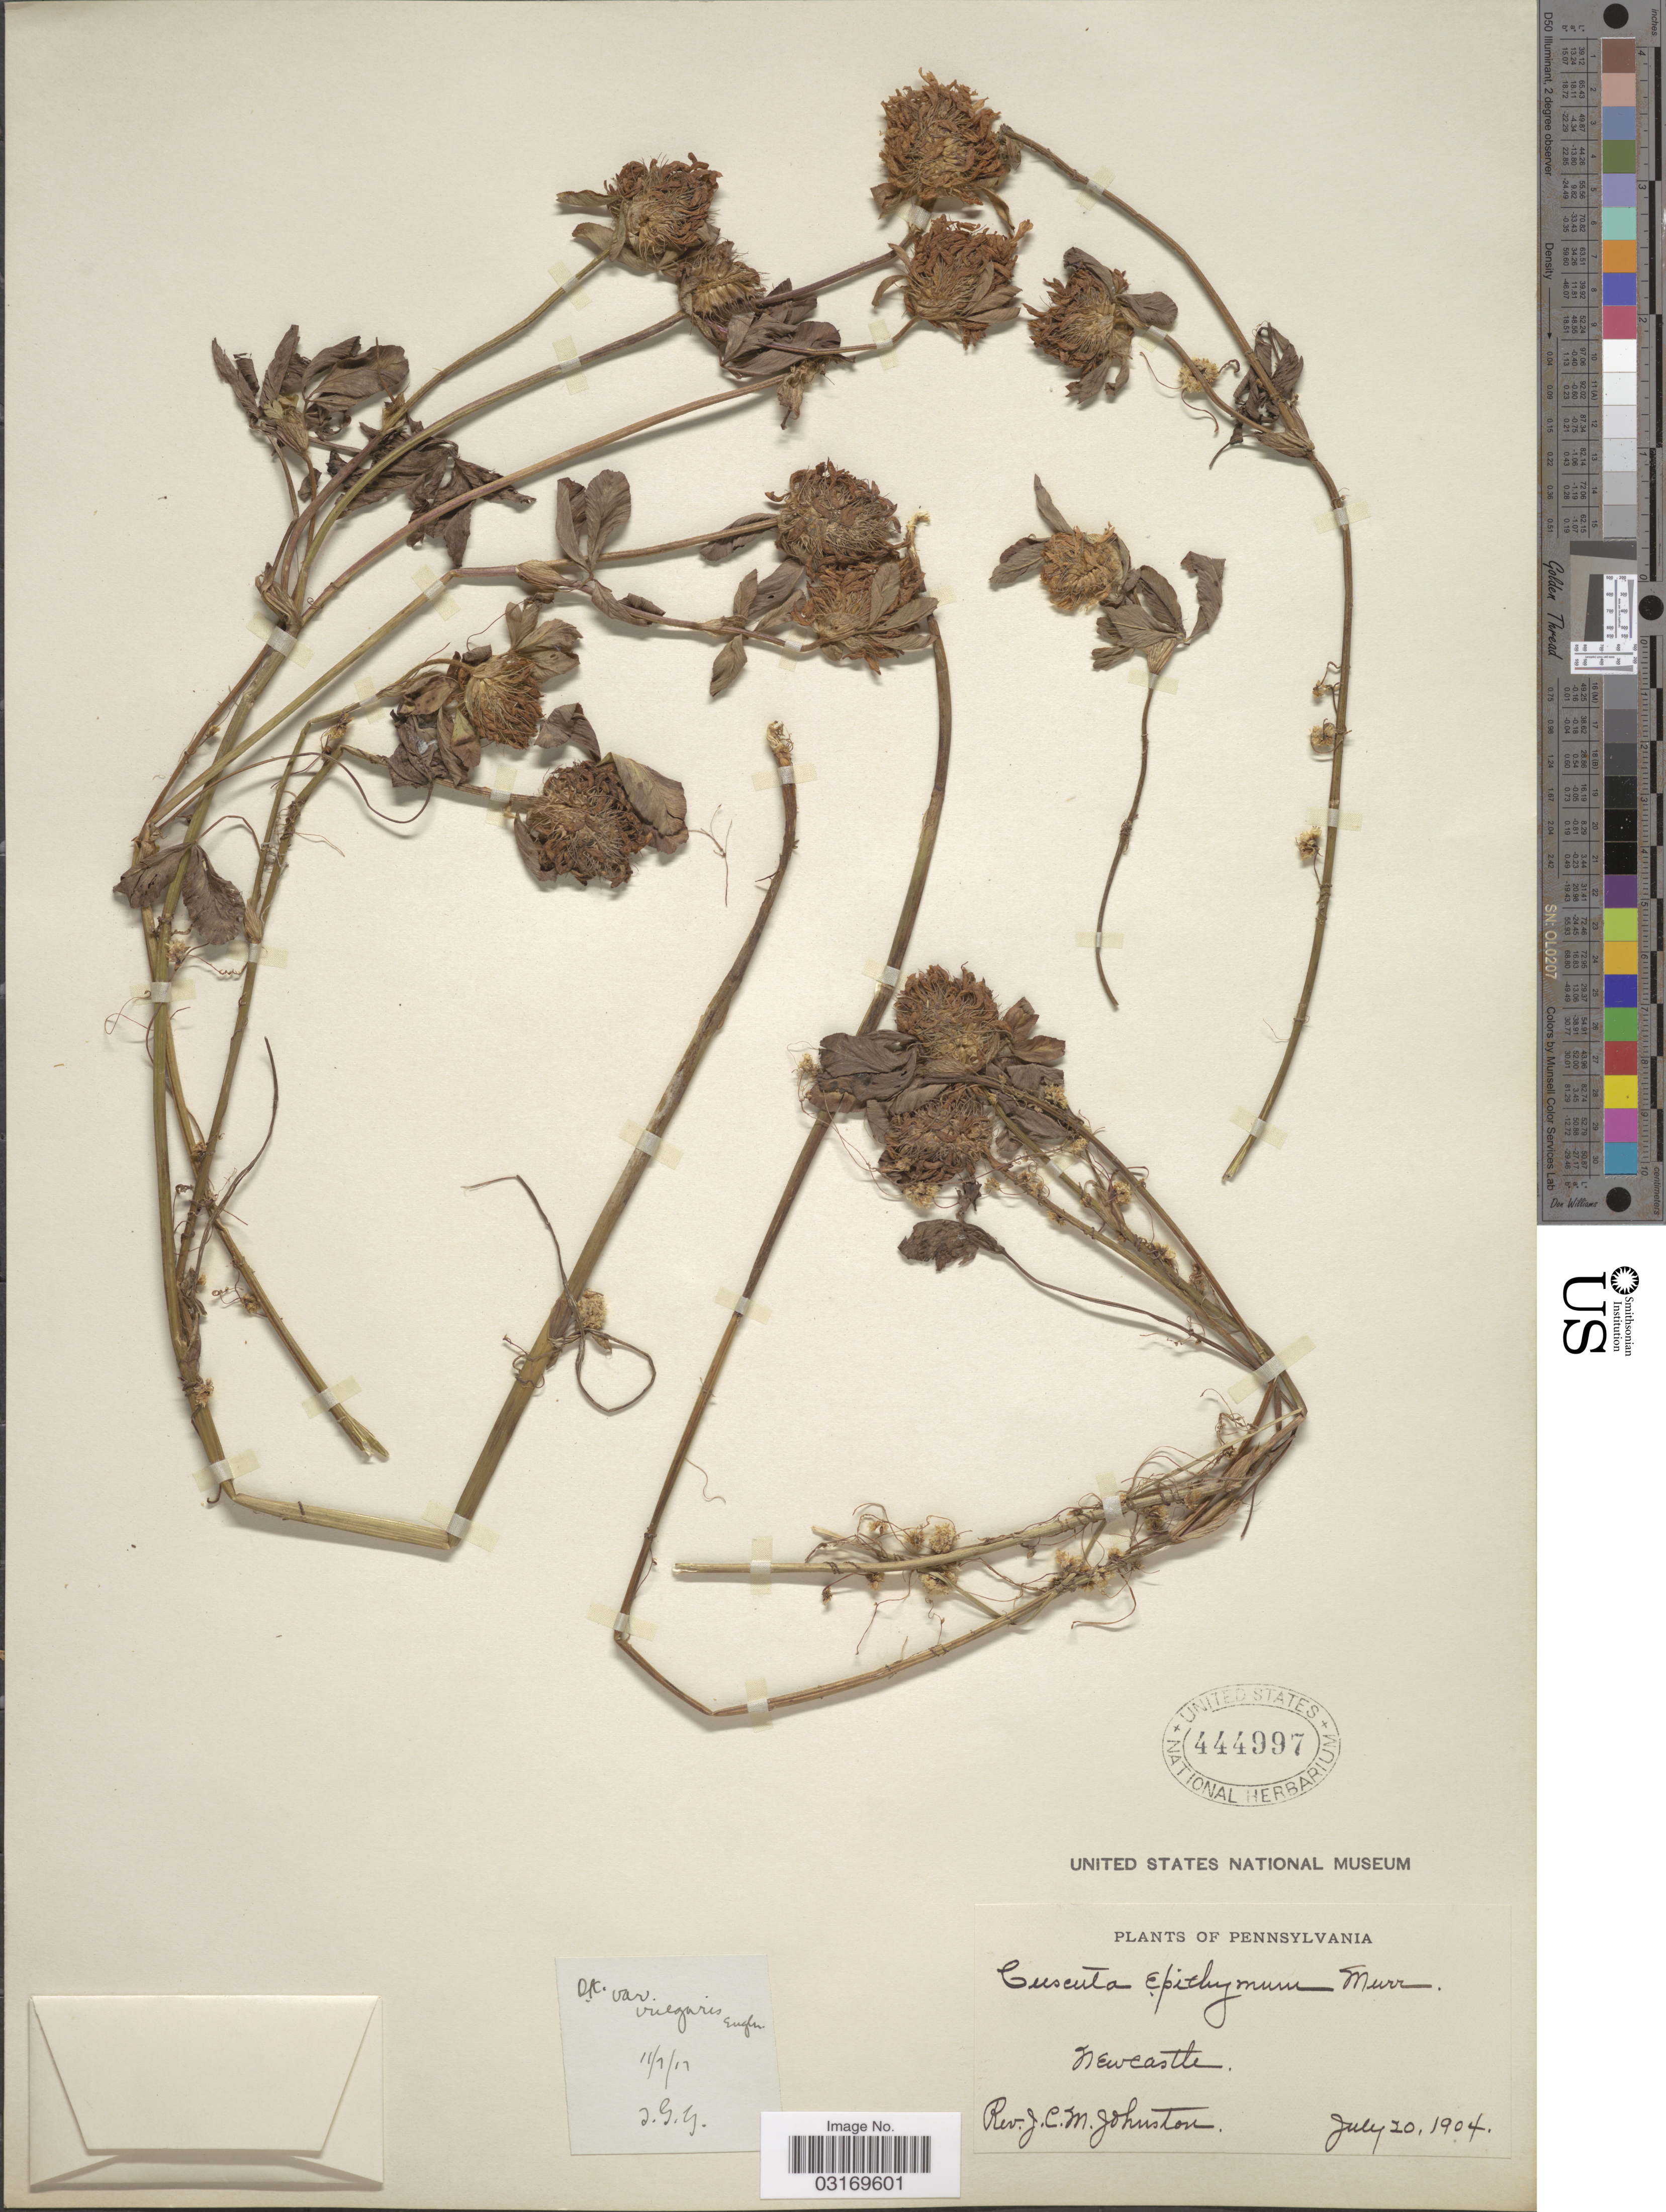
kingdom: Plantae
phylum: Tracheophyta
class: Magnoliopsida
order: Solanales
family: Convolvulaceae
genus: Cuscuta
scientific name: Cuscuta epithymum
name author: Murray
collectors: J. Johnston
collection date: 1904-07-20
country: United States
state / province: Pennsylvania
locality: Newcastle.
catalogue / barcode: US 444997